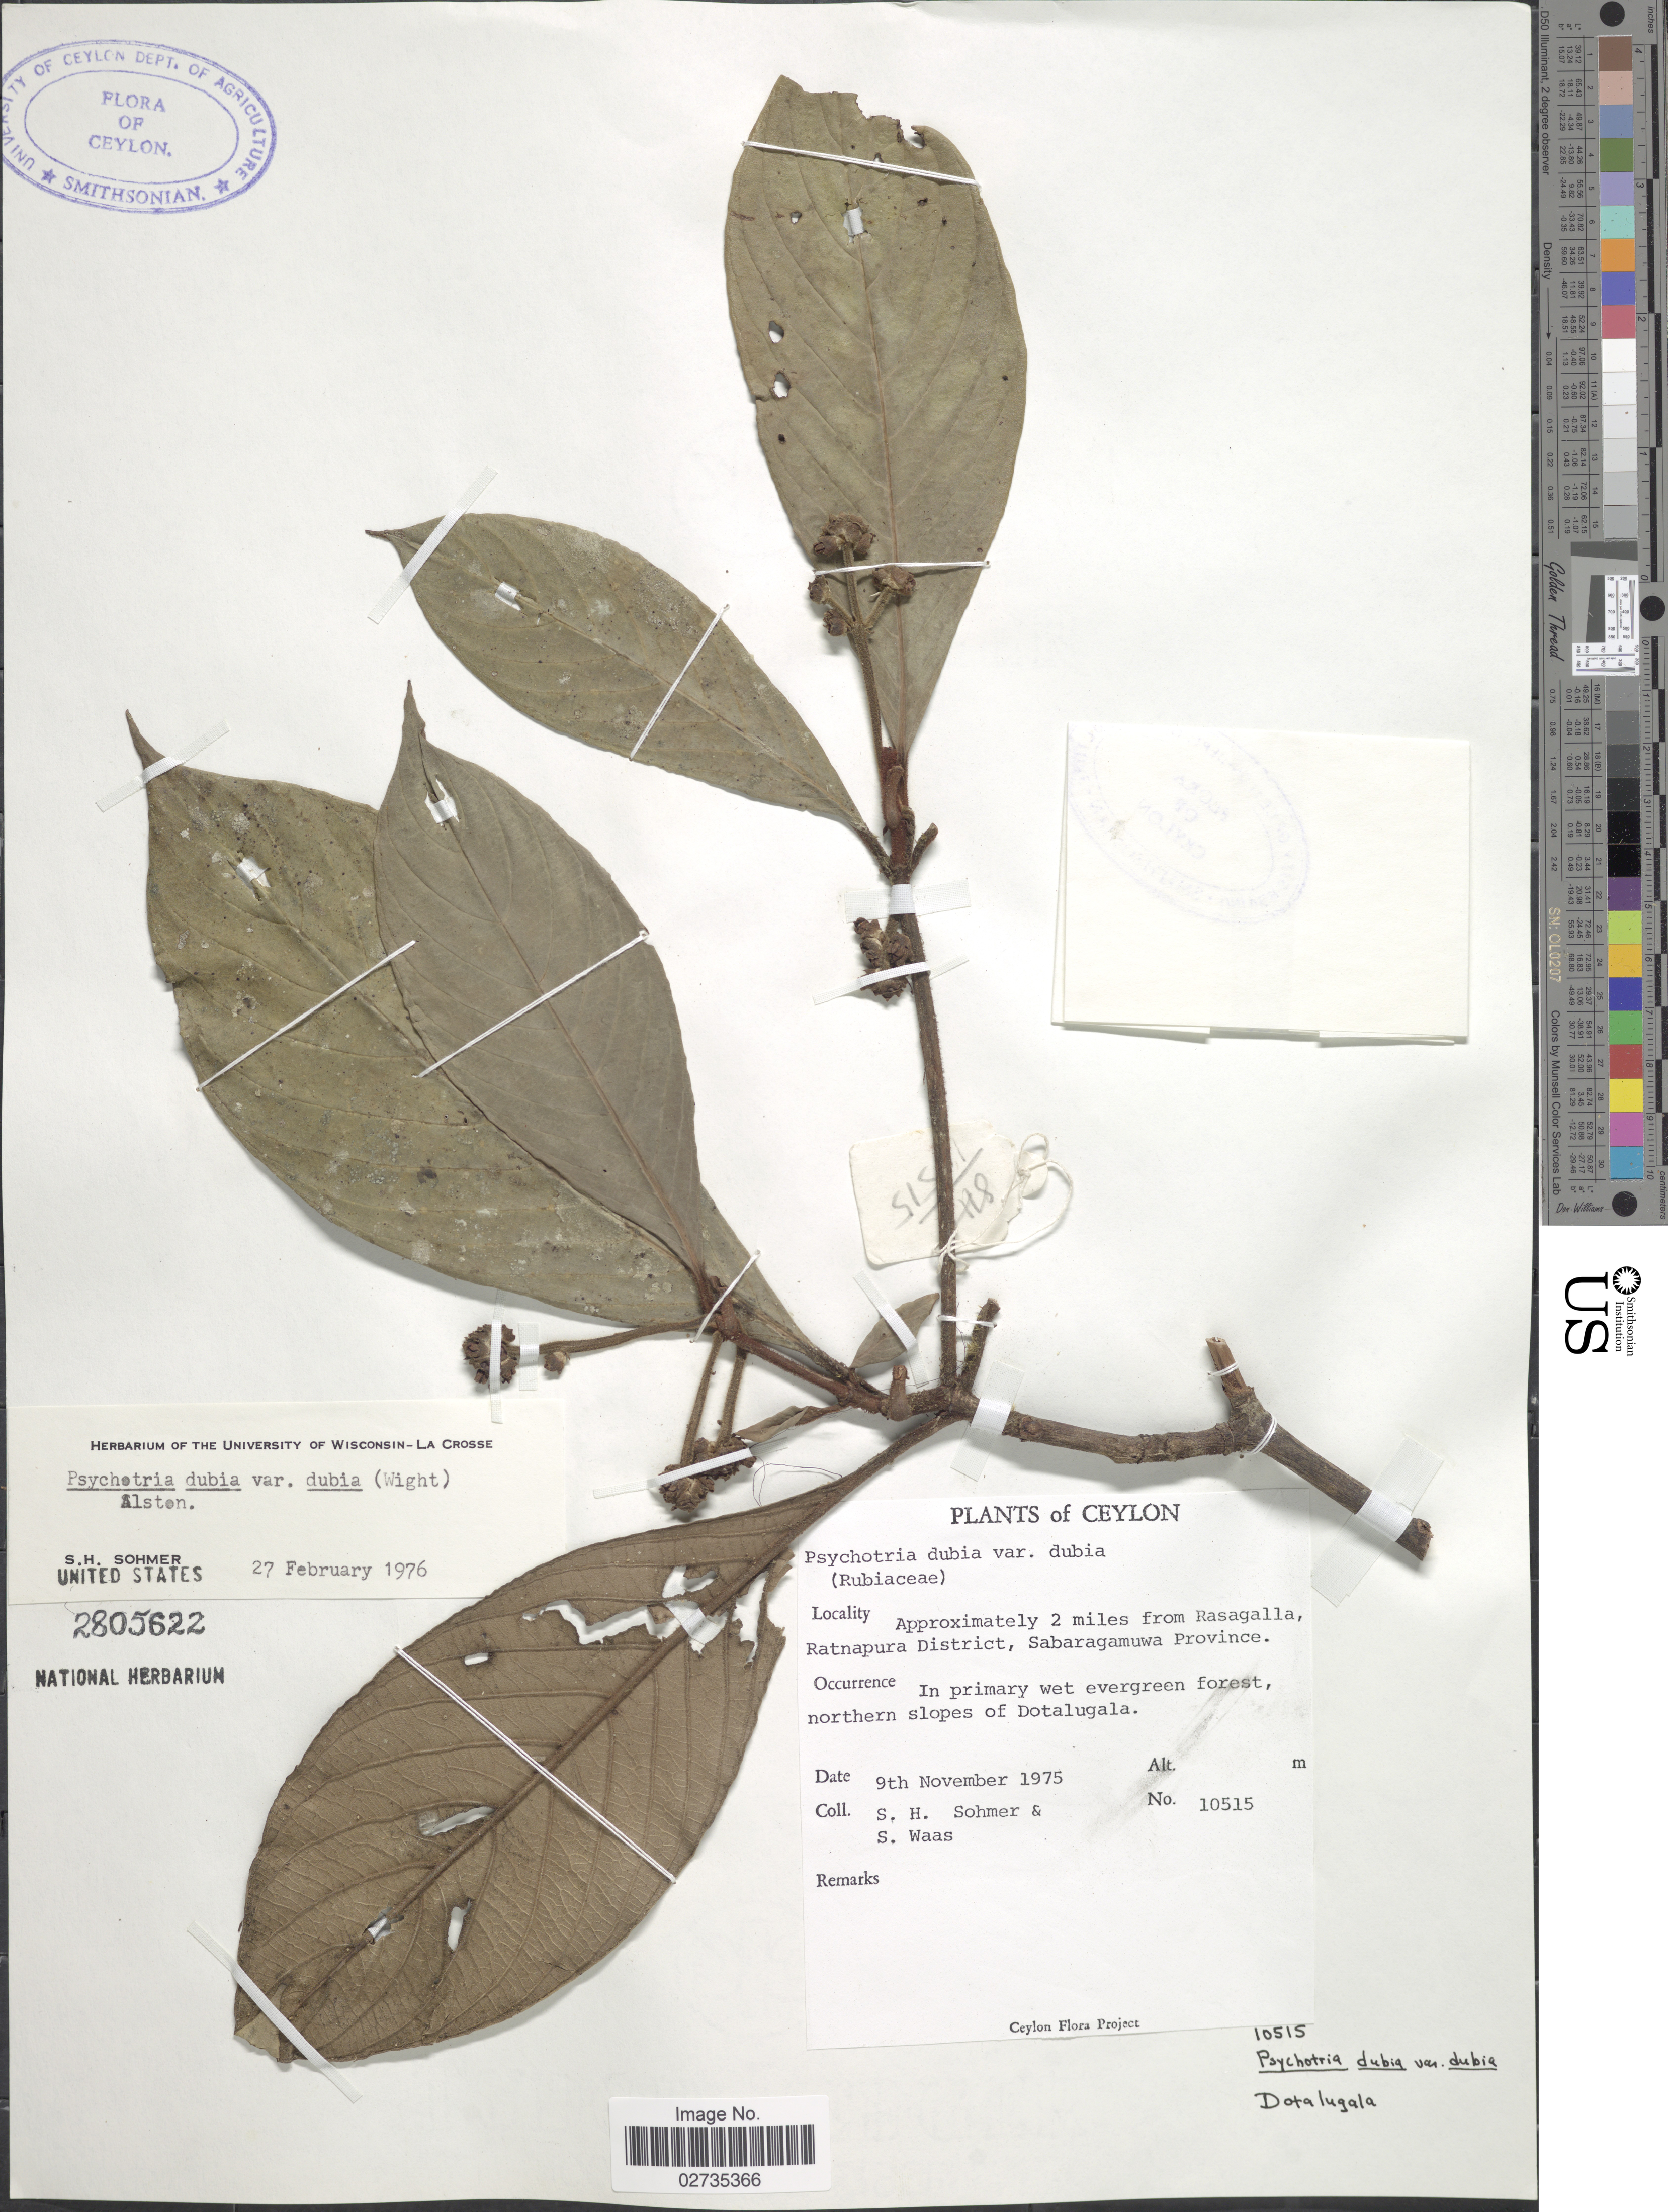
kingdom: Plantae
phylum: Tracheophyta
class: Magnoliopsida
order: Gentianales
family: Rubiaceae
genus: Psychotria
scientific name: Psychotria dubia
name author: (Wight) Alston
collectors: S. H. Sohmer & S. Waas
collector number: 10515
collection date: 1975-11-09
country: Sri Lanka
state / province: Sabaragamuwa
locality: Ceylon, Approximately 2 miles from Rasagalla, Ratnapura District, Sabaragamuwa Province, northern slopes of Dotalugala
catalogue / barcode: US 2805622